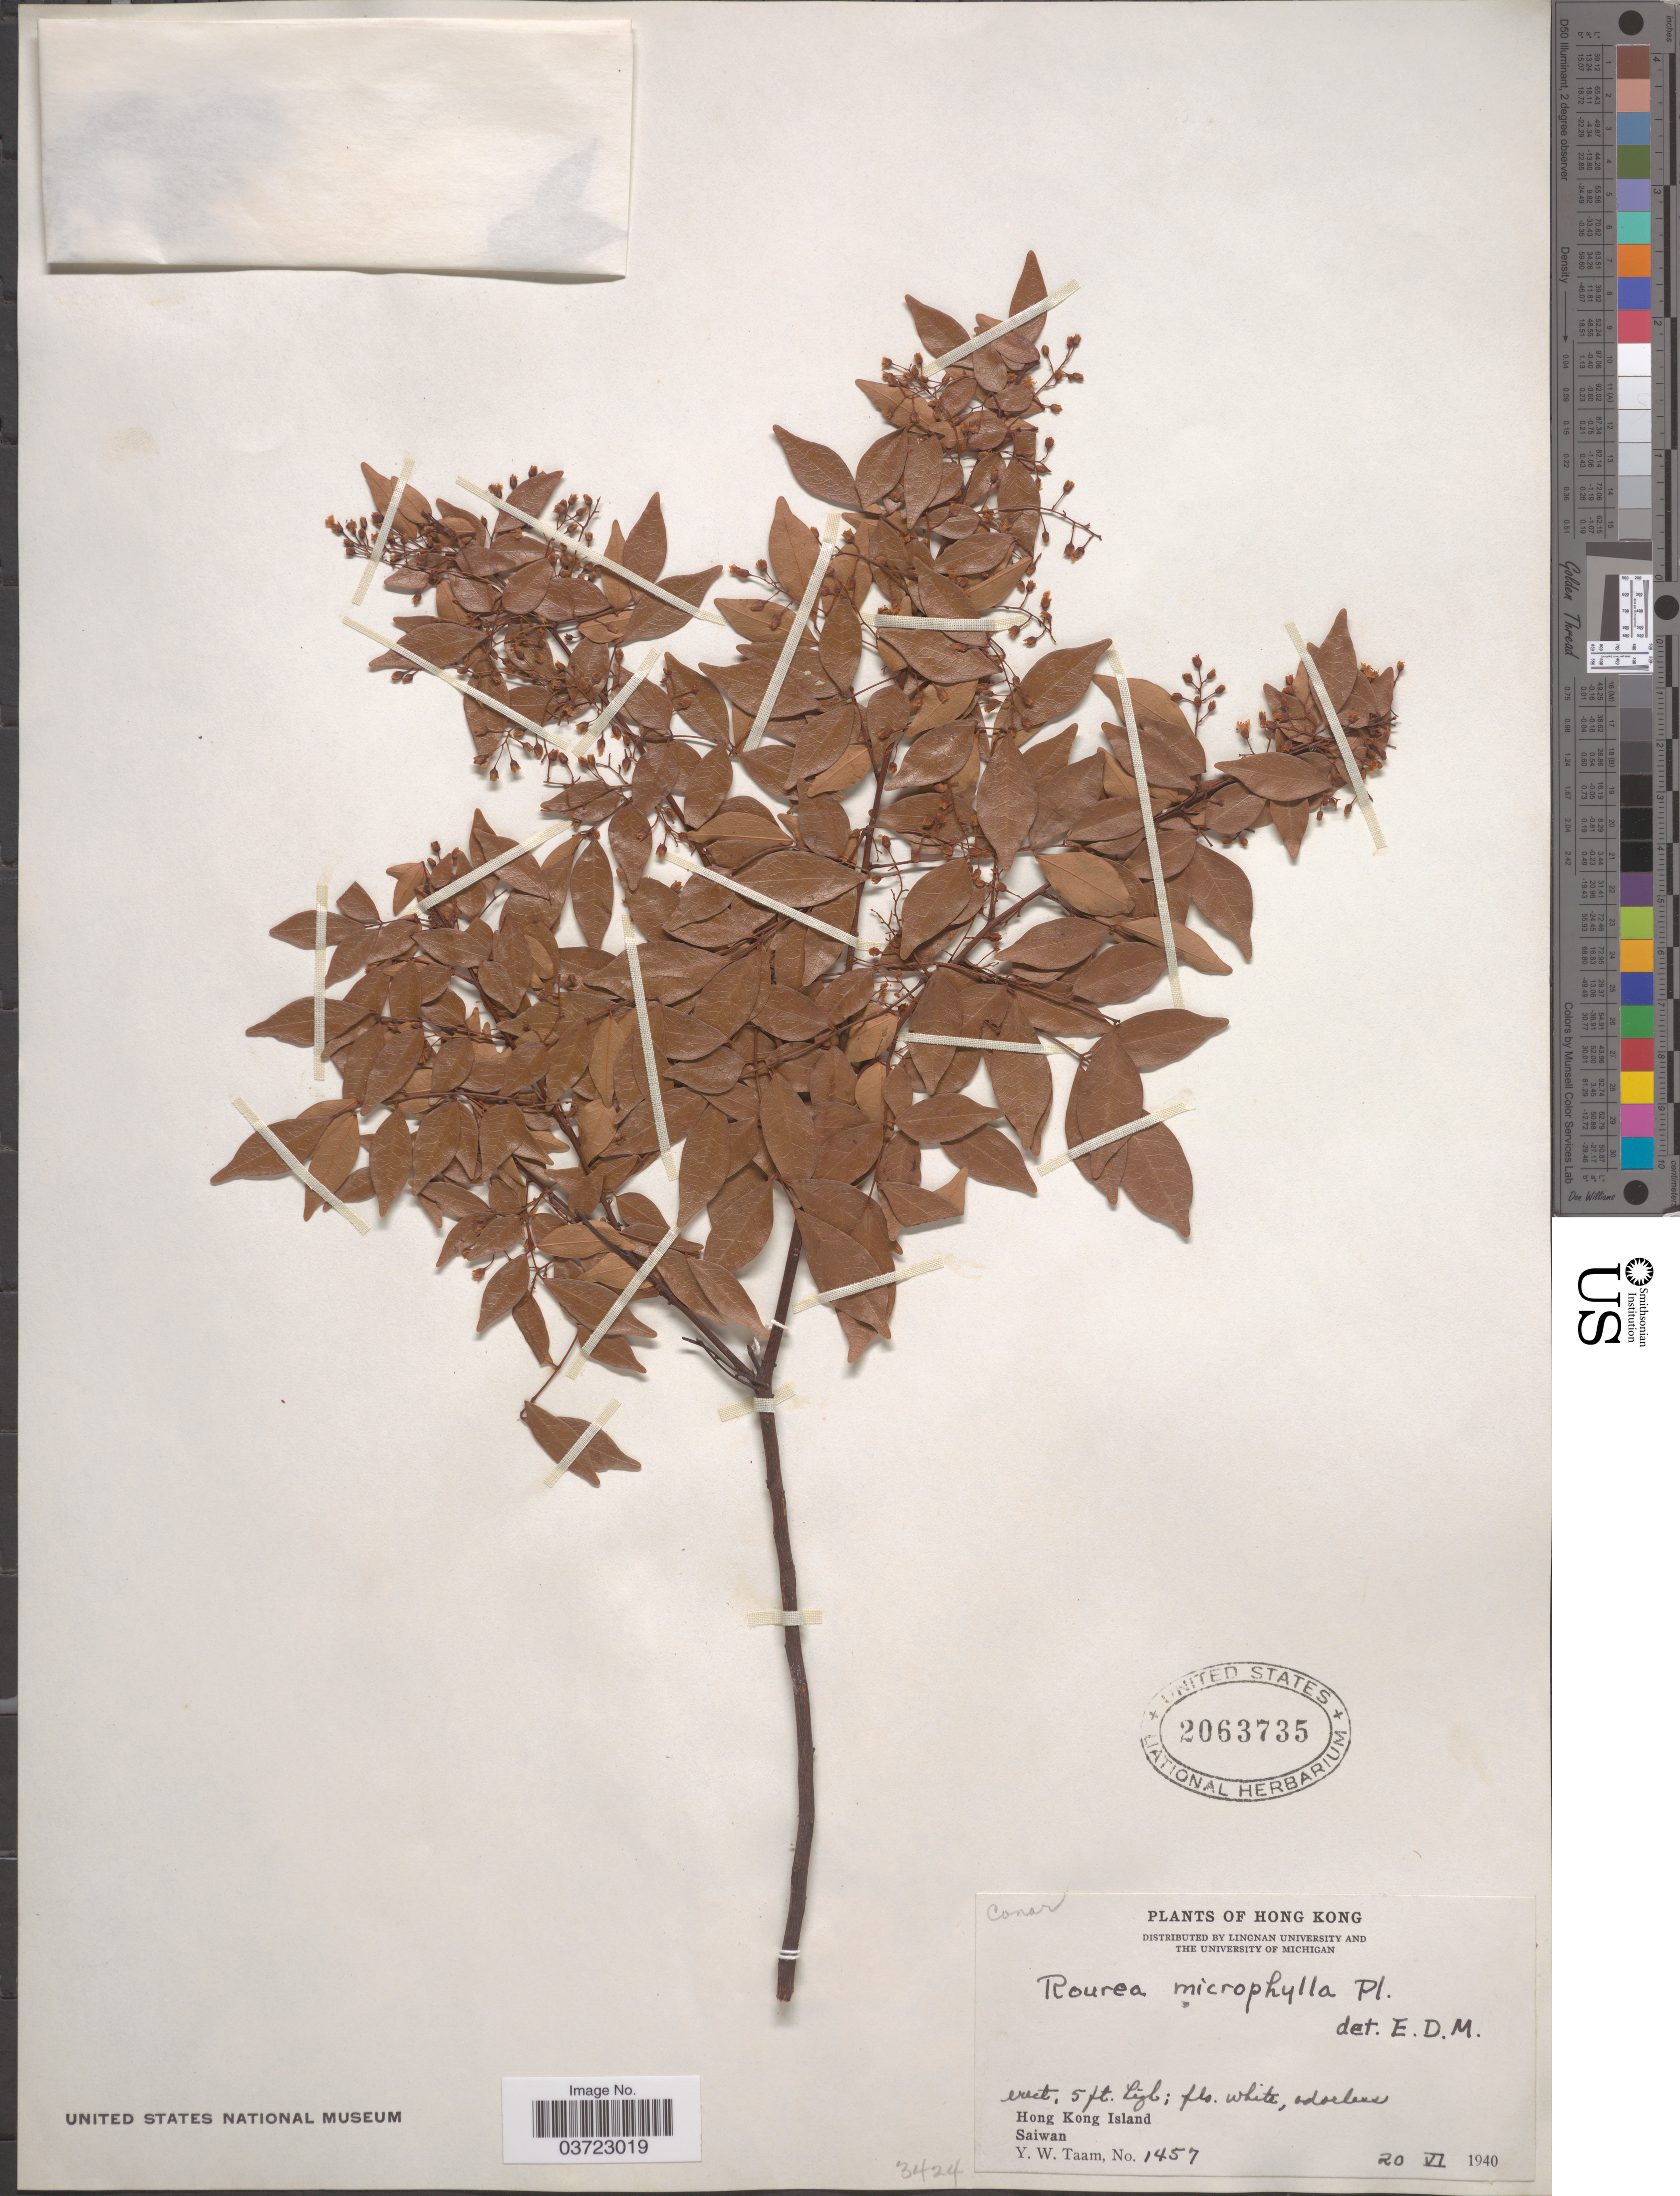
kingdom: Plantae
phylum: Tracheophyta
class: Magnoliopsida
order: Oxalidales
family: Connaraceae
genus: Rourea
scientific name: Rourea microphylla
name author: (Hook. & Arn.) Planch.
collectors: Y. W. Taam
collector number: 1457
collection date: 1940-06-20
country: China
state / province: Hong Kong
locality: Hong Kong Island. Saiwan.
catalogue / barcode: US 2063735